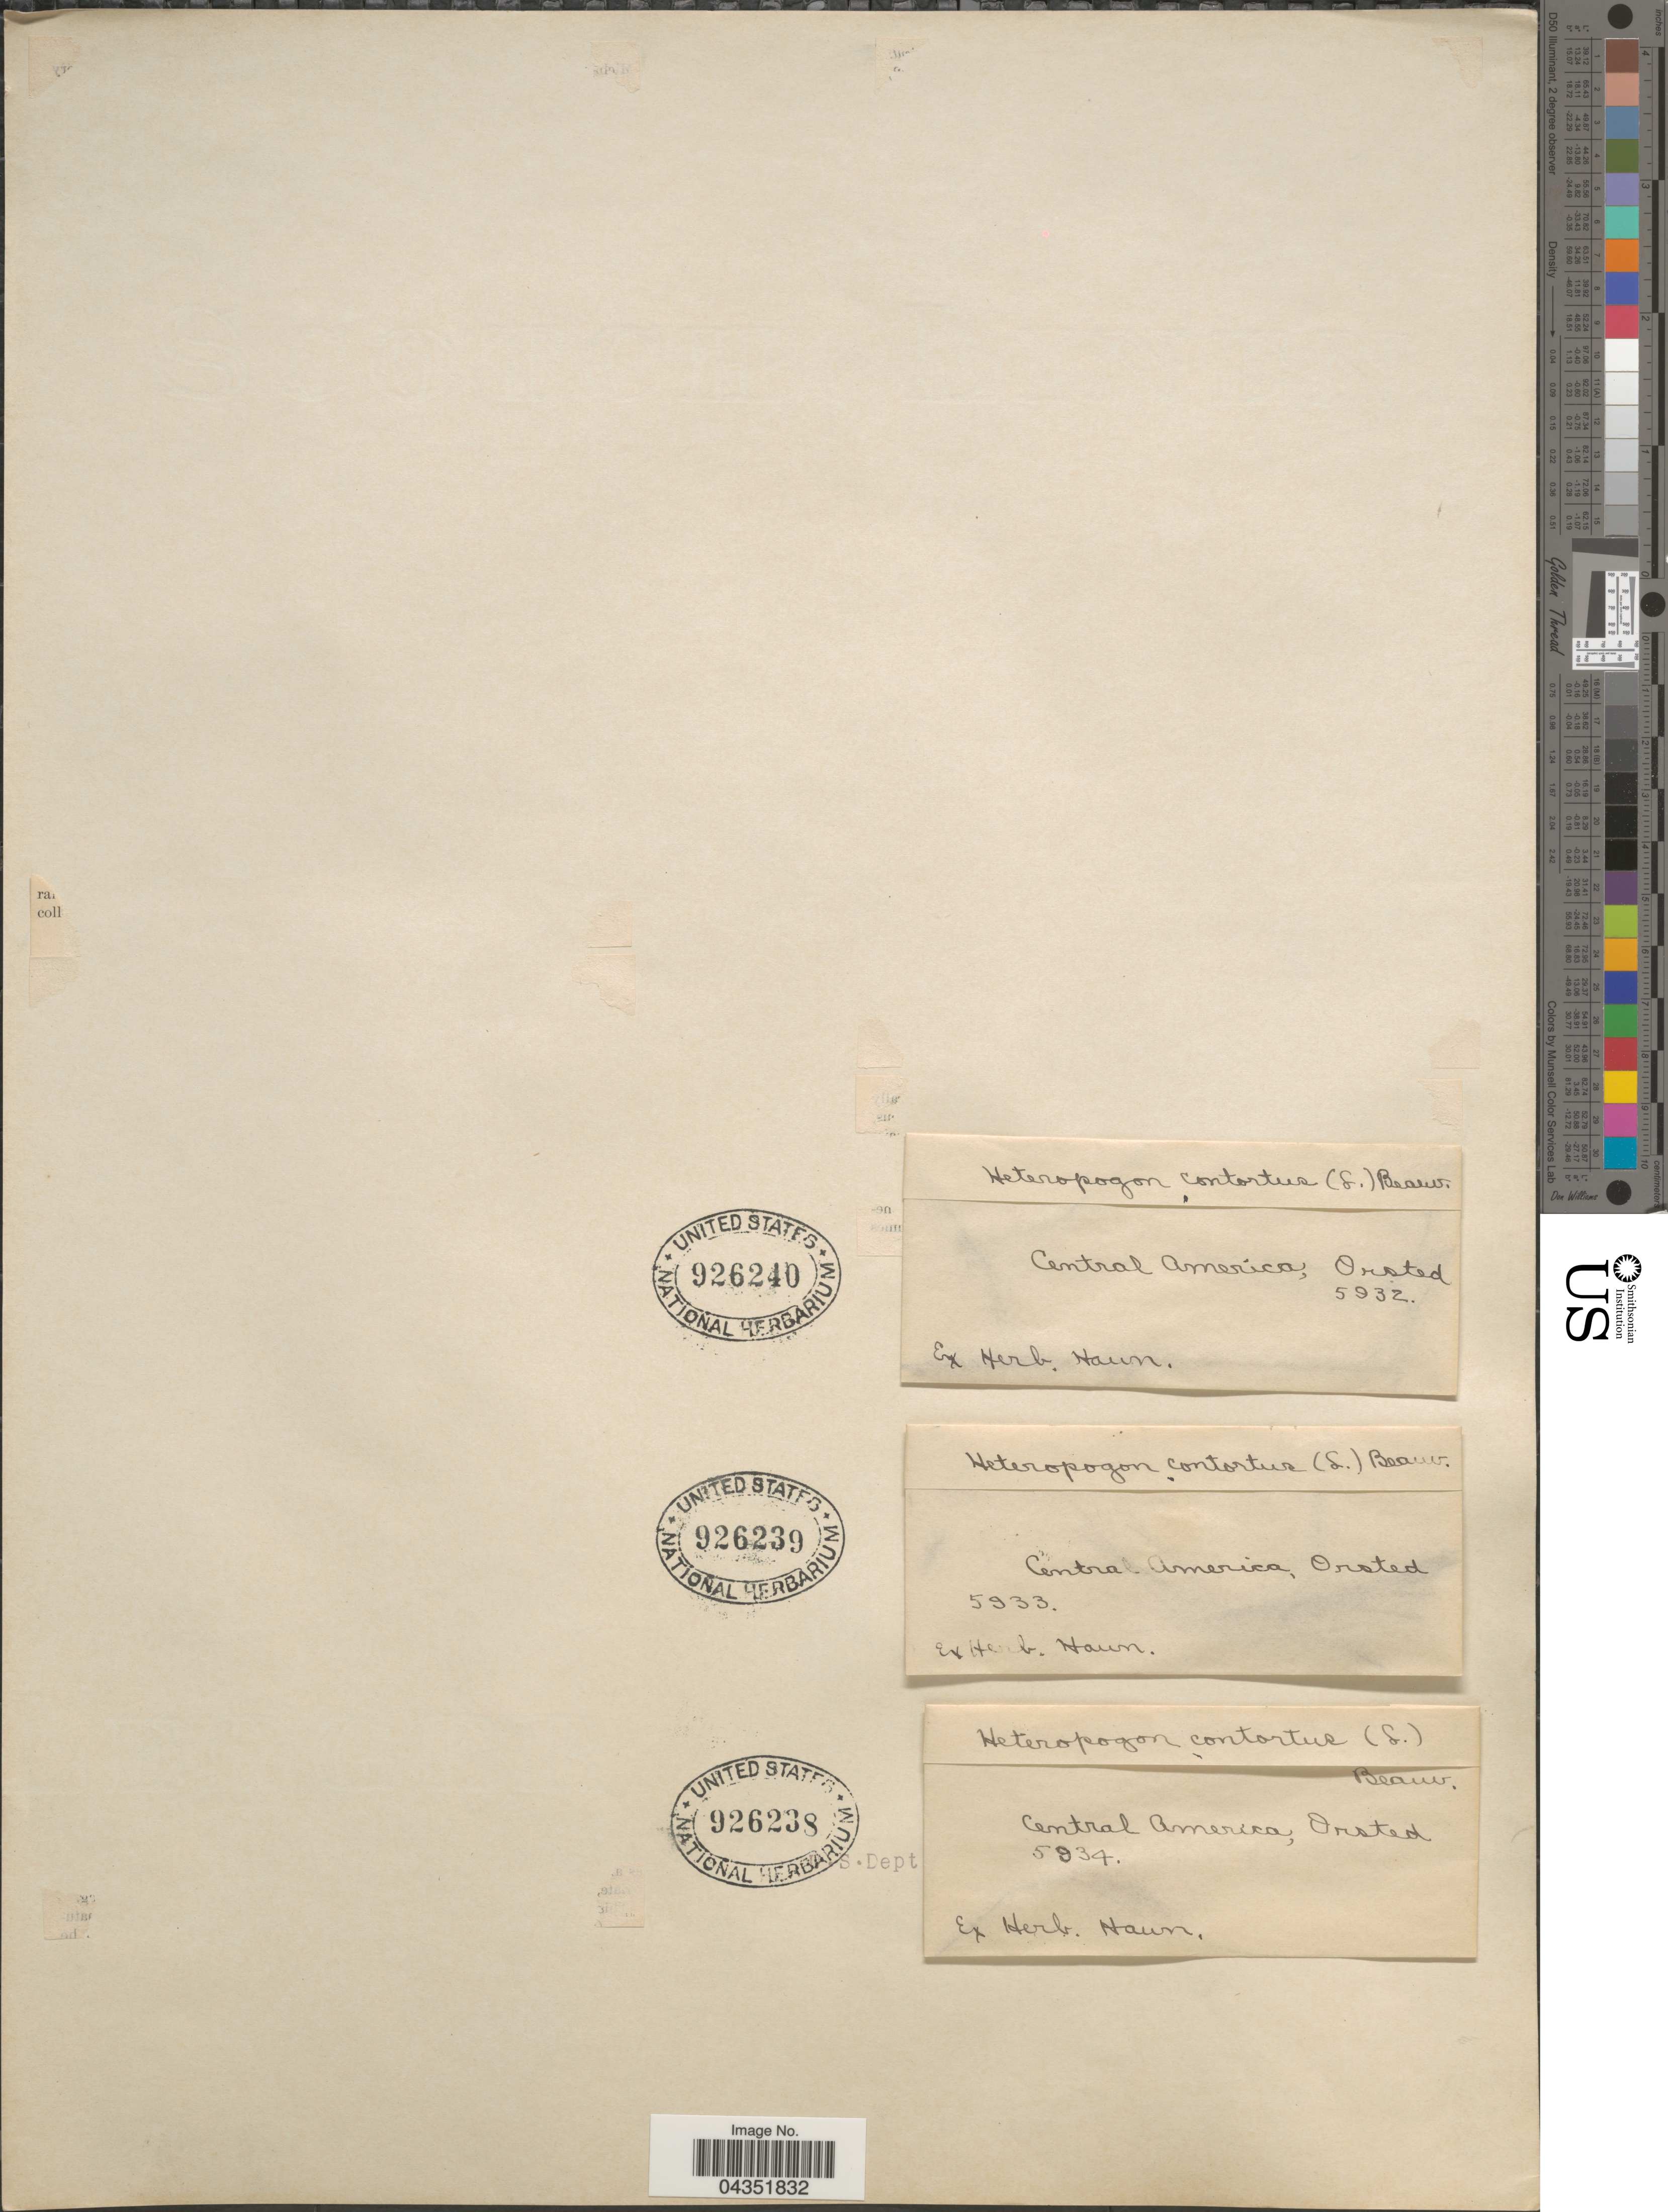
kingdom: Plantae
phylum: Tracheophyta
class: Liliopsida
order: Poales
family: Poaceae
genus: Heteropogon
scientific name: Heteropogon melanocarpus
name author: (Elliott) Benth.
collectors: Ørsted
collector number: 5934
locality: Central America.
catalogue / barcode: US 926238-3